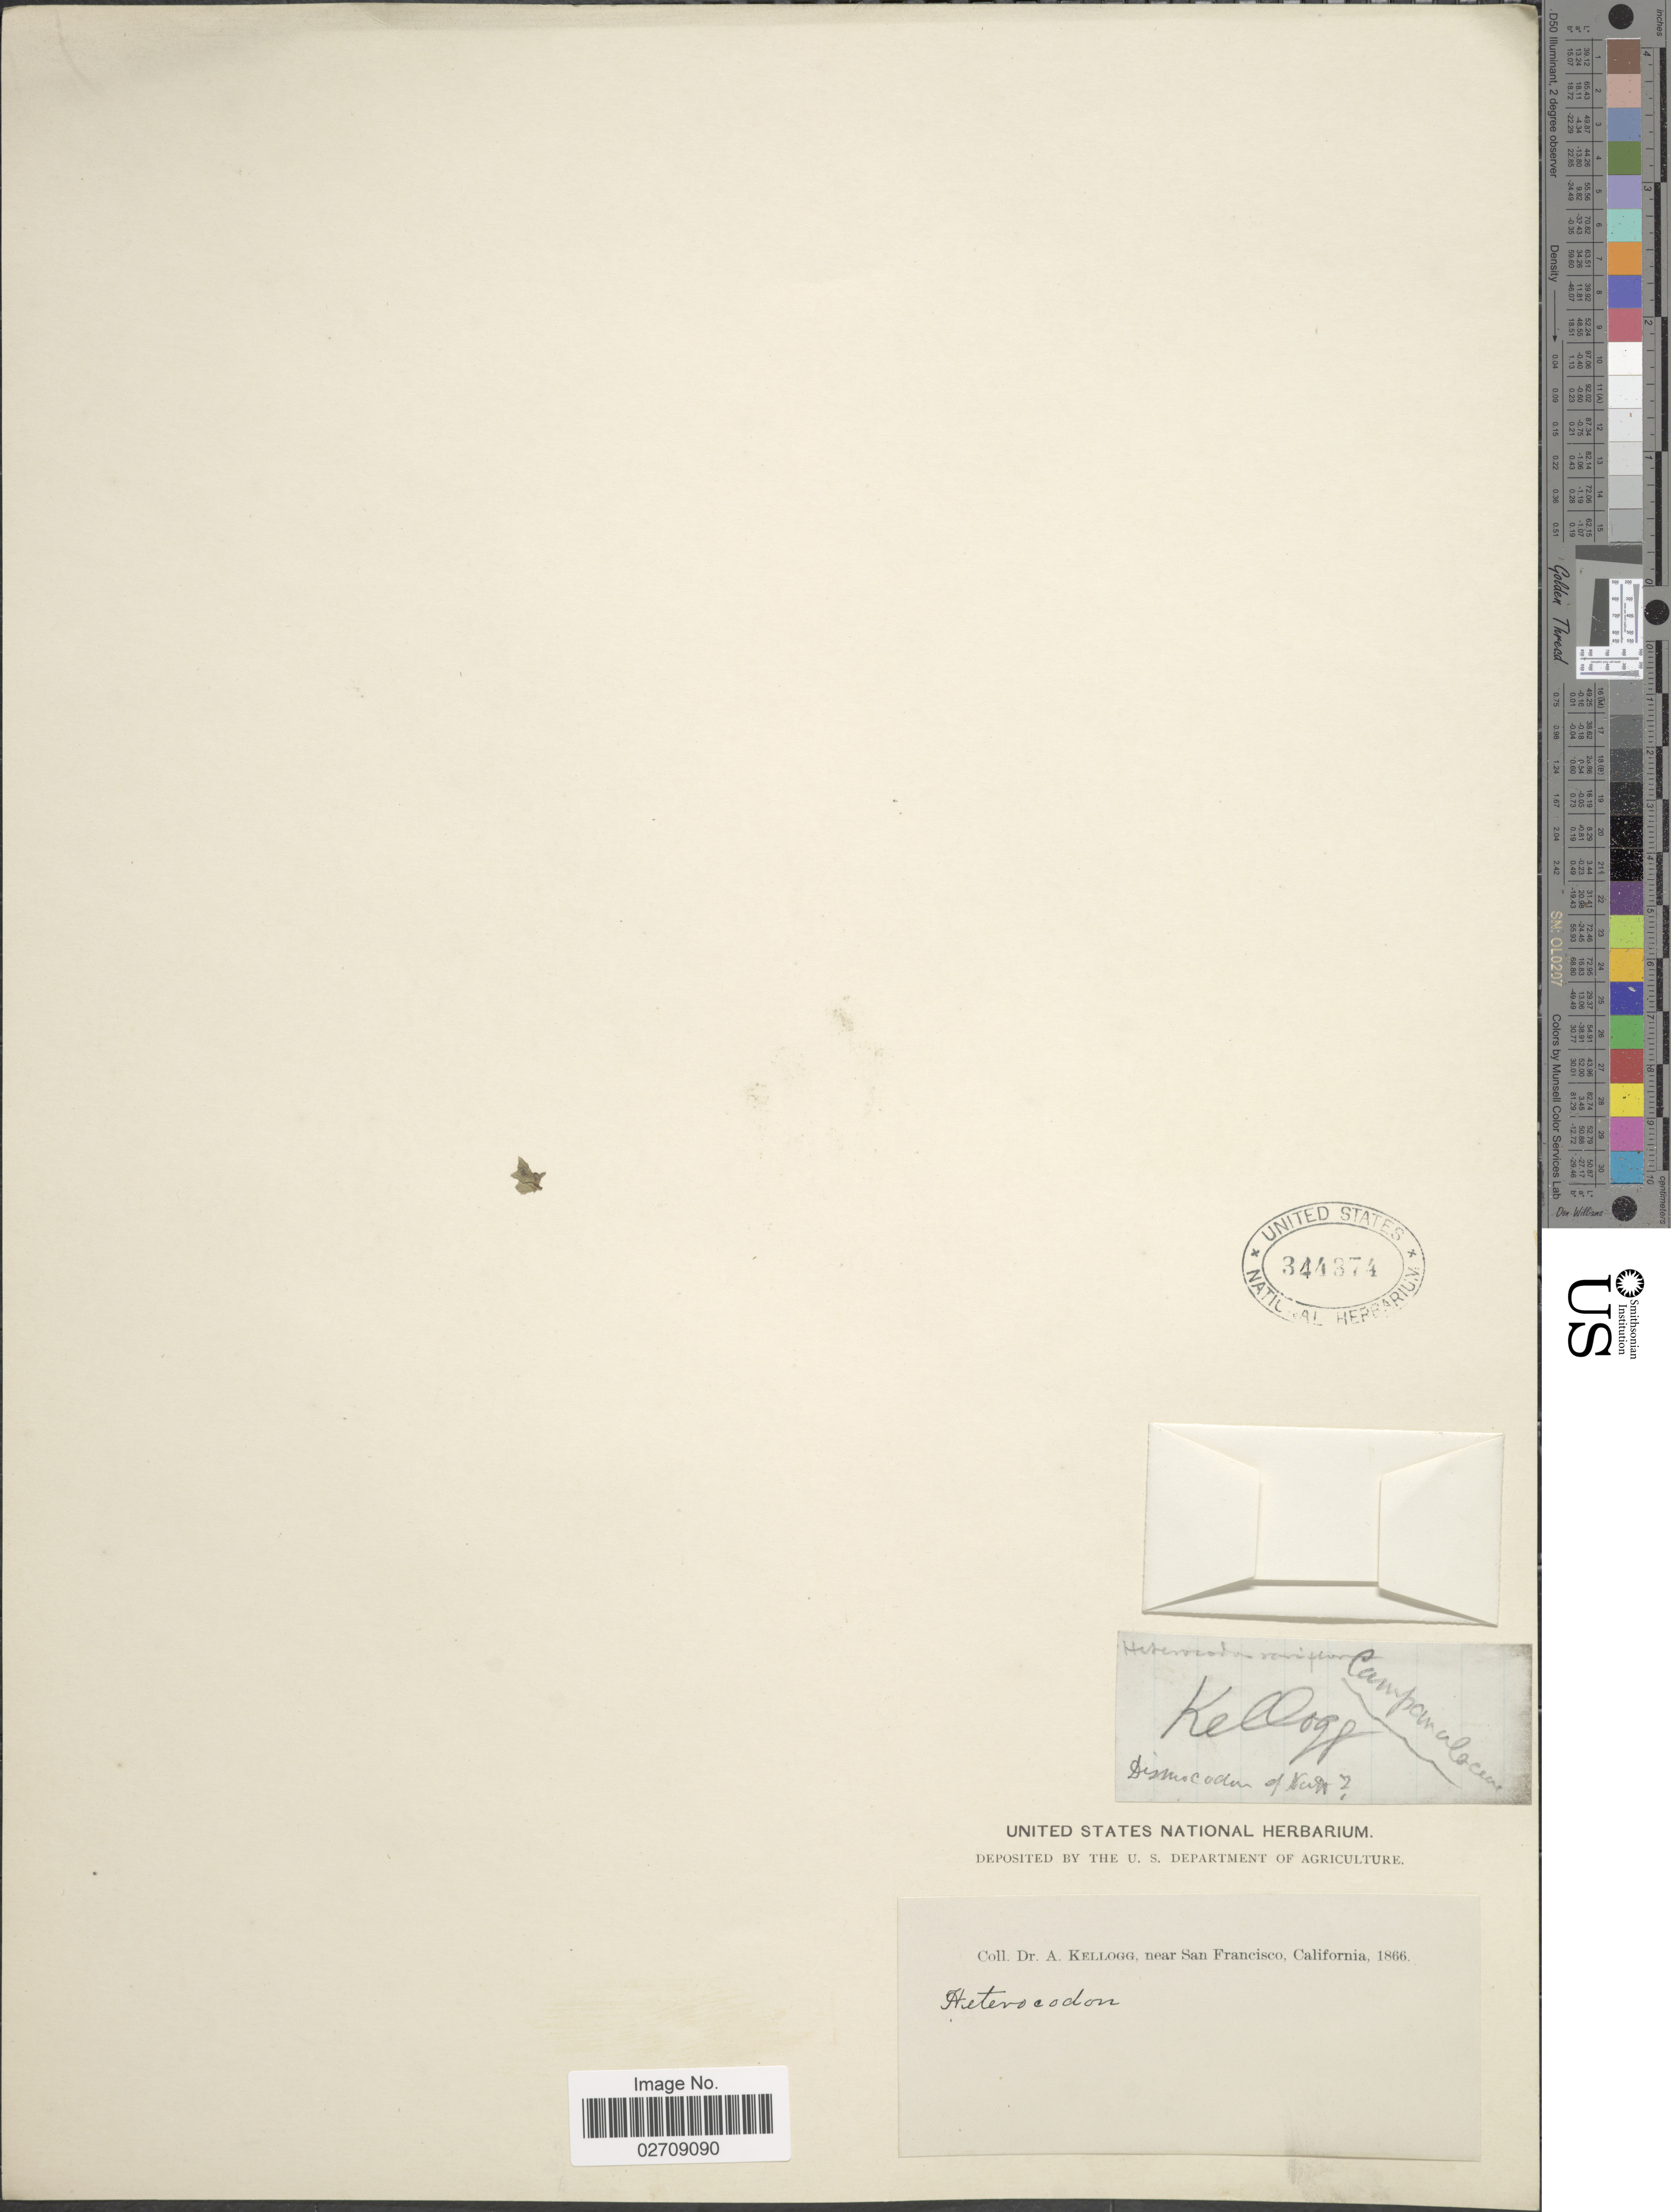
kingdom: Plantae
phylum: Tracheophyta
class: Magnoliopsida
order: Asterales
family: Campanulaceae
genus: Heterocodon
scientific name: Heterocodon rariflorum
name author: Nutt.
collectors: A. Kellogg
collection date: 1866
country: United States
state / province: California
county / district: San Francisco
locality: Near San Francisco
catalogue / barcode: US 344374